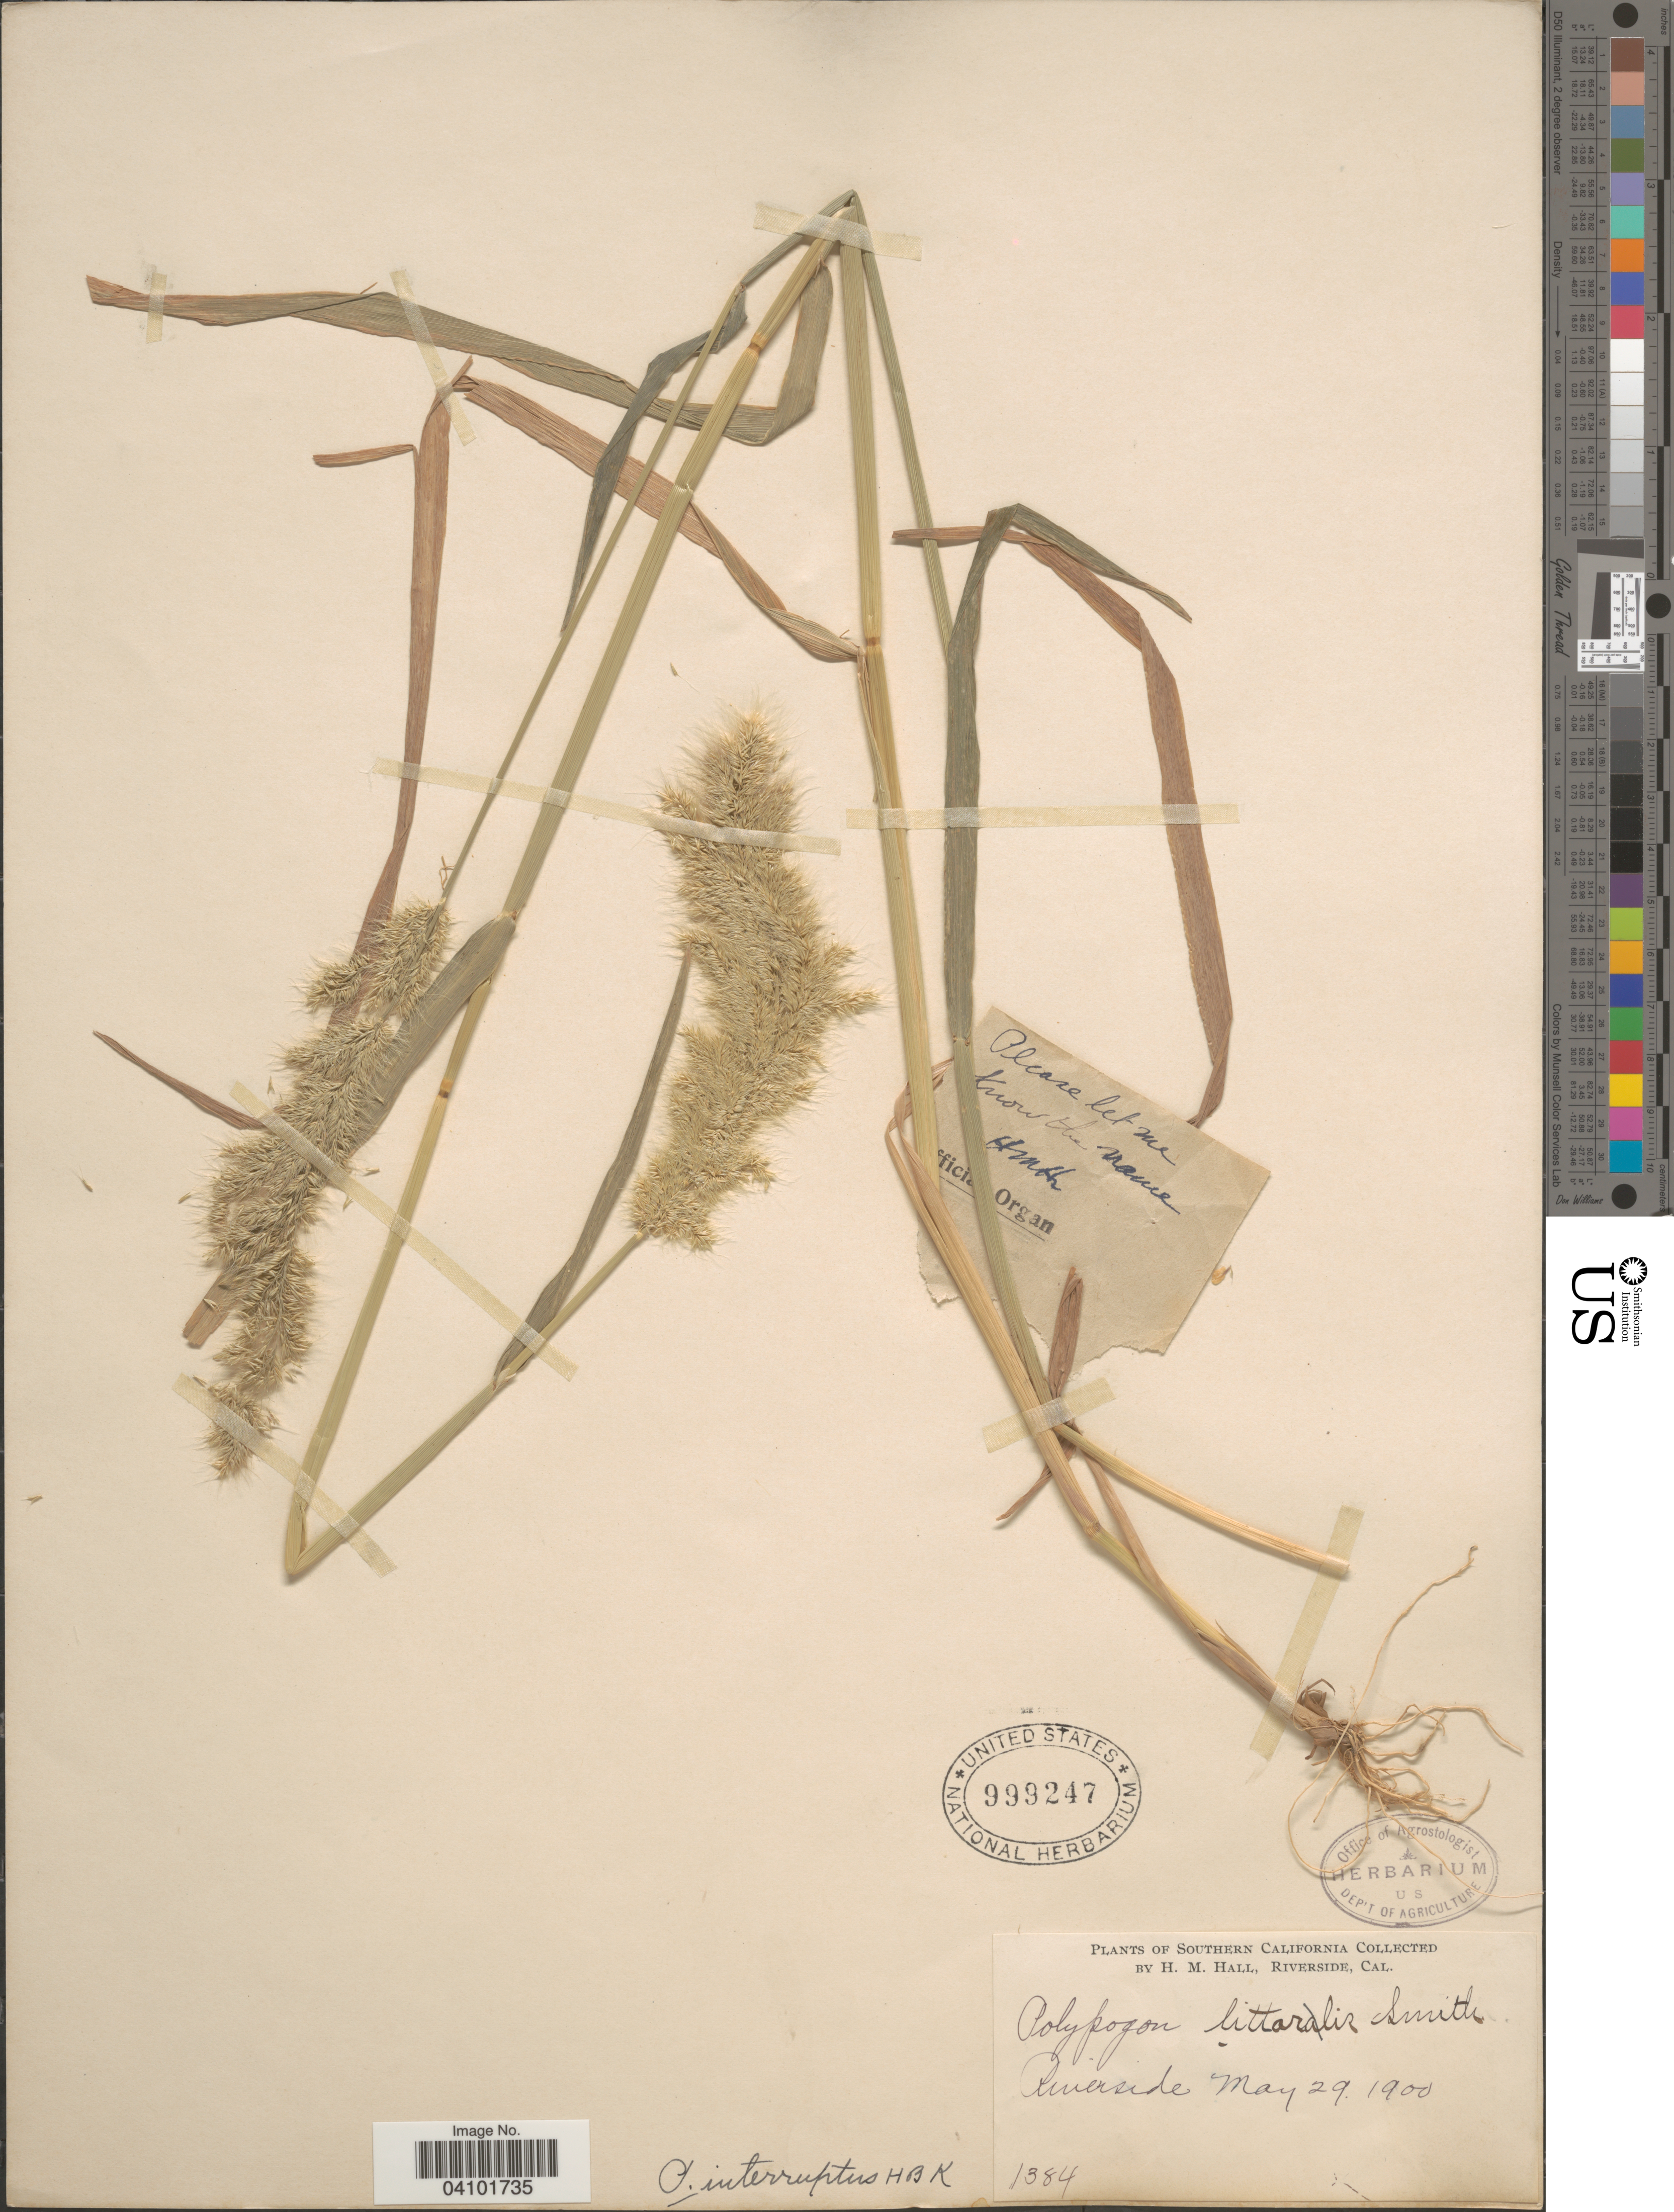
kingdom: Plantae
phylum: Tracheophyta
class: Liliopsida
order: Poales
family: Poaceae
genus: Polypogon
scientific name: Polypogon australis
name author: Brongn.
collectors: H. M. Hall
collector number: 1384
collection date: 1900-05-29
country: United States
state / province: California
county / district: Riverside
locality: Southern California. Riverside.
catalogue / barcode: US 999247